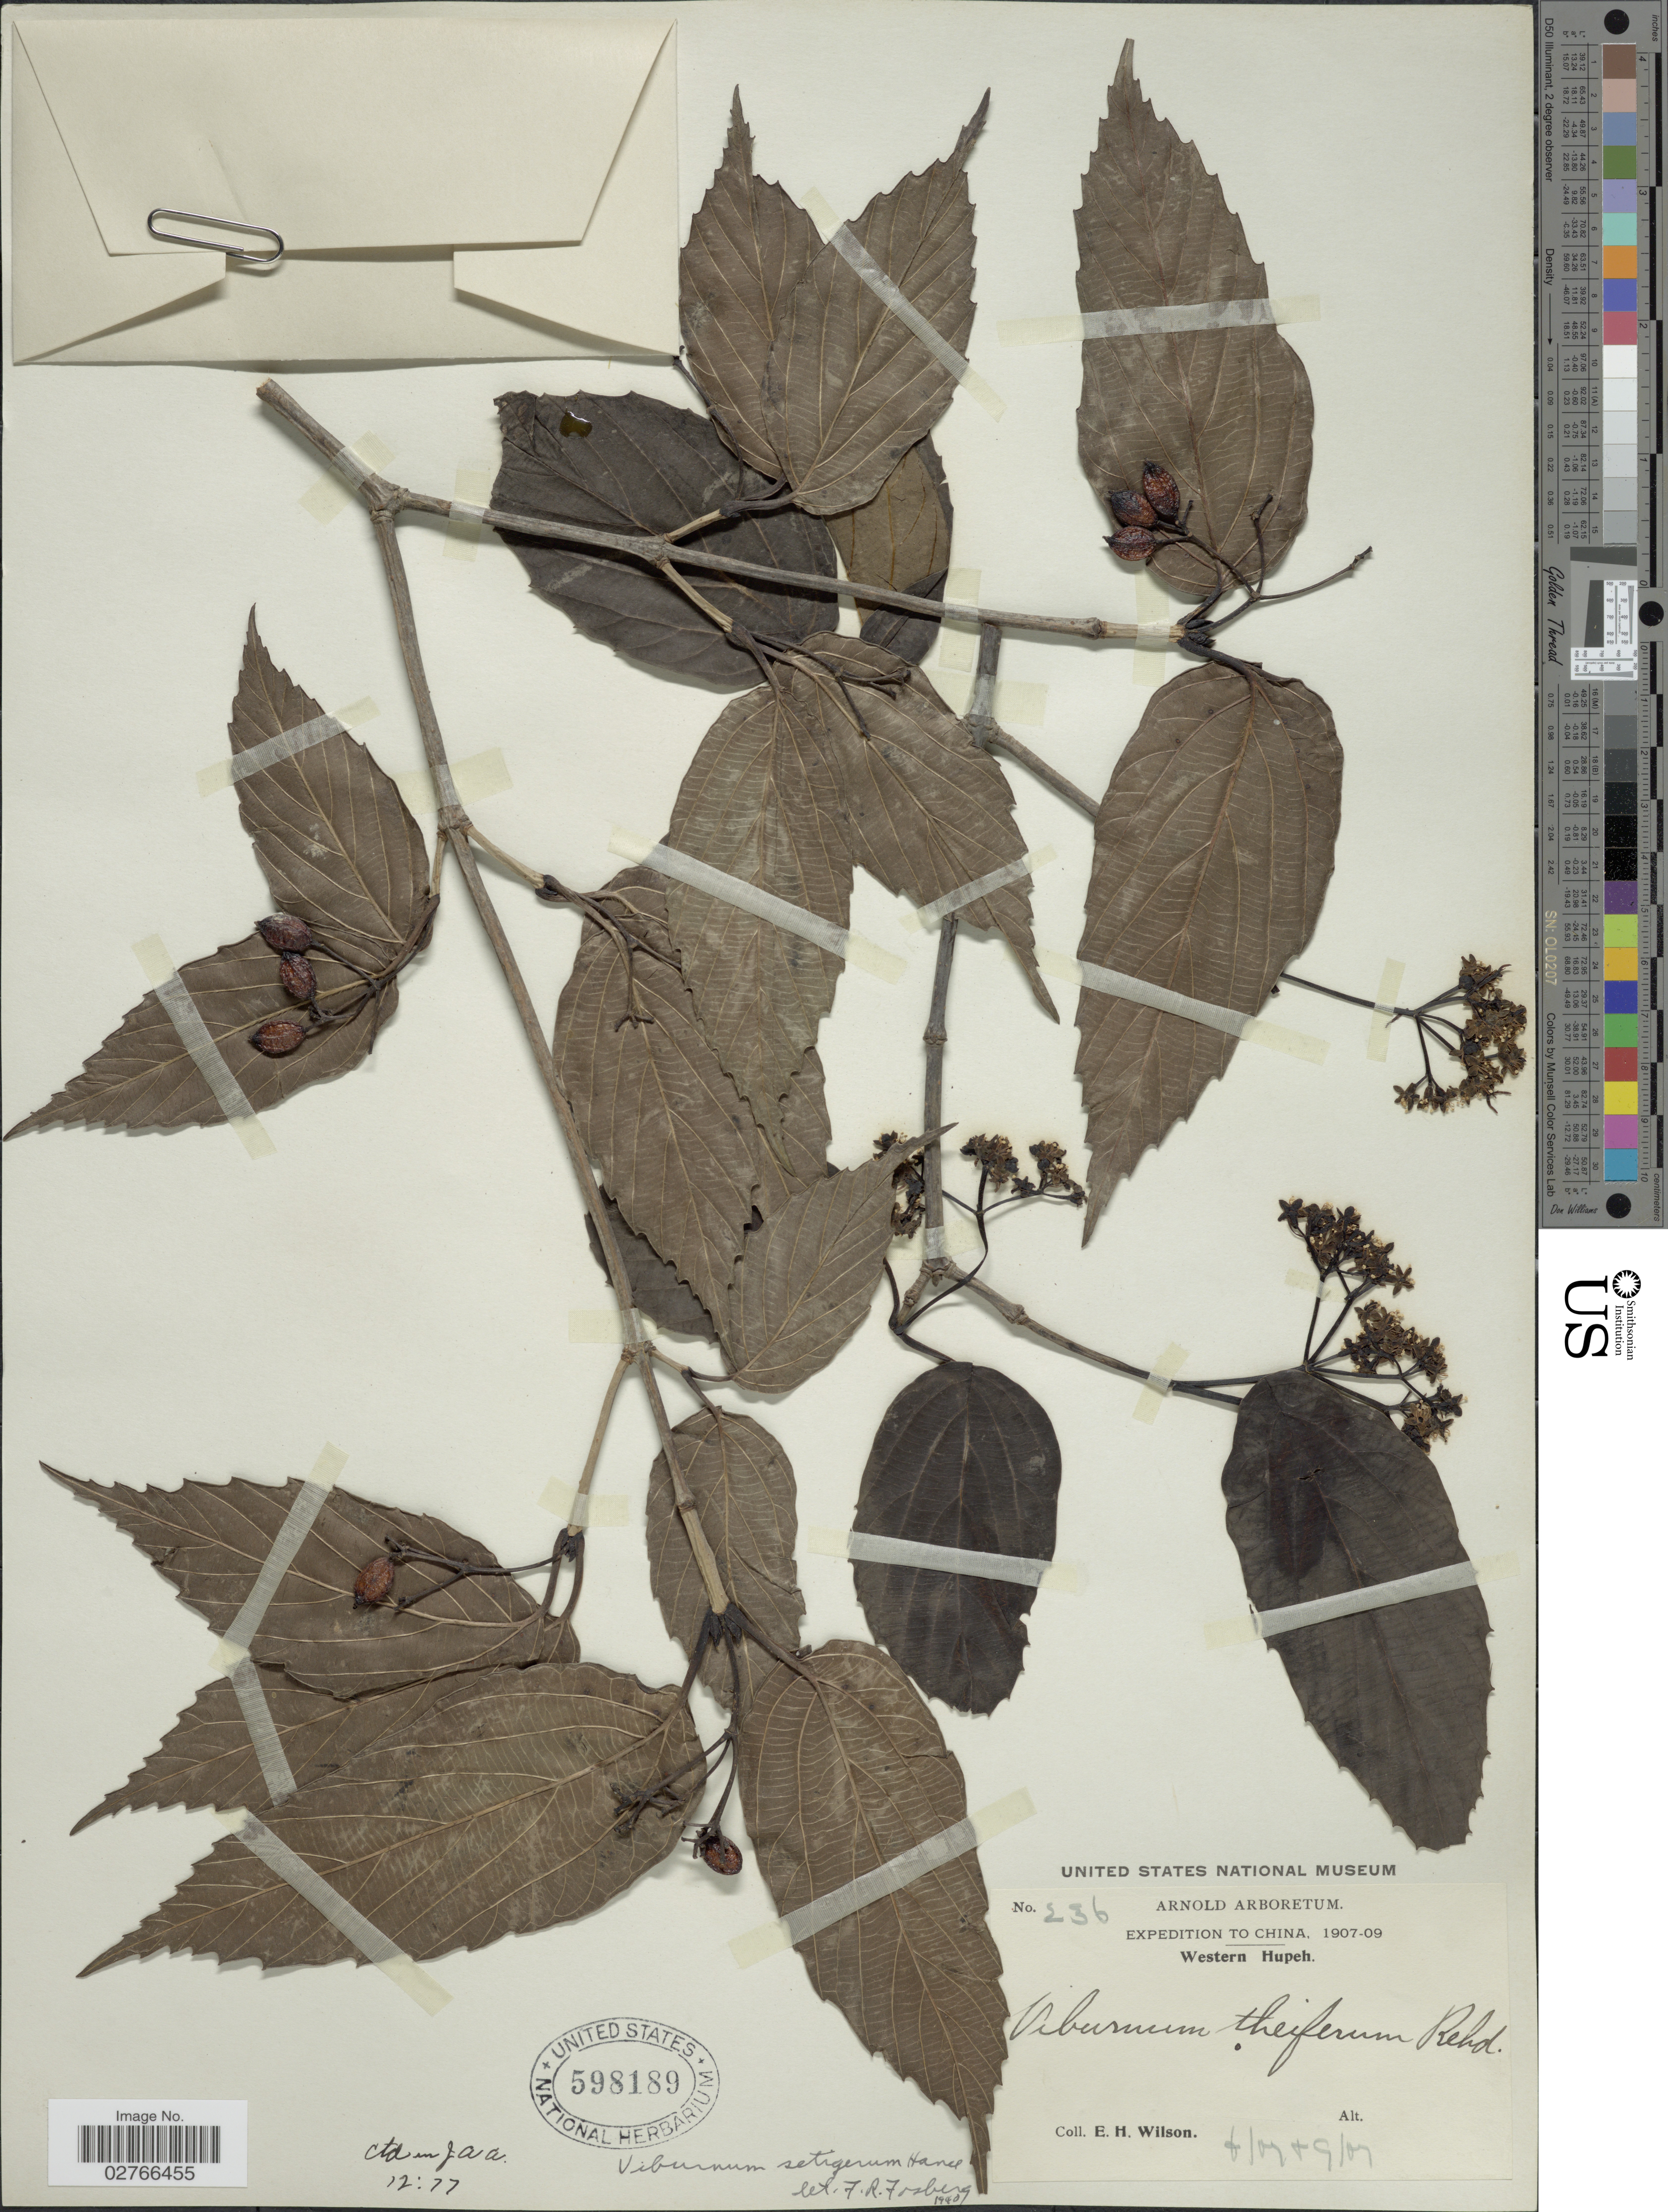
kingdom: Plantae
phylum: Tracheophyta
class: Magnoliopsida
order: Dipsacales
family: Viburnaceae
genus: Viburnum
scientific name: Viburnum setigerum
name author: Hance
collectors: E. Wilson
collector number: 236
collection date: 1907-06/1907-09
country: China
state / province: Hubei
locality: Western Hupeh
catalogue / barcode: US 598189